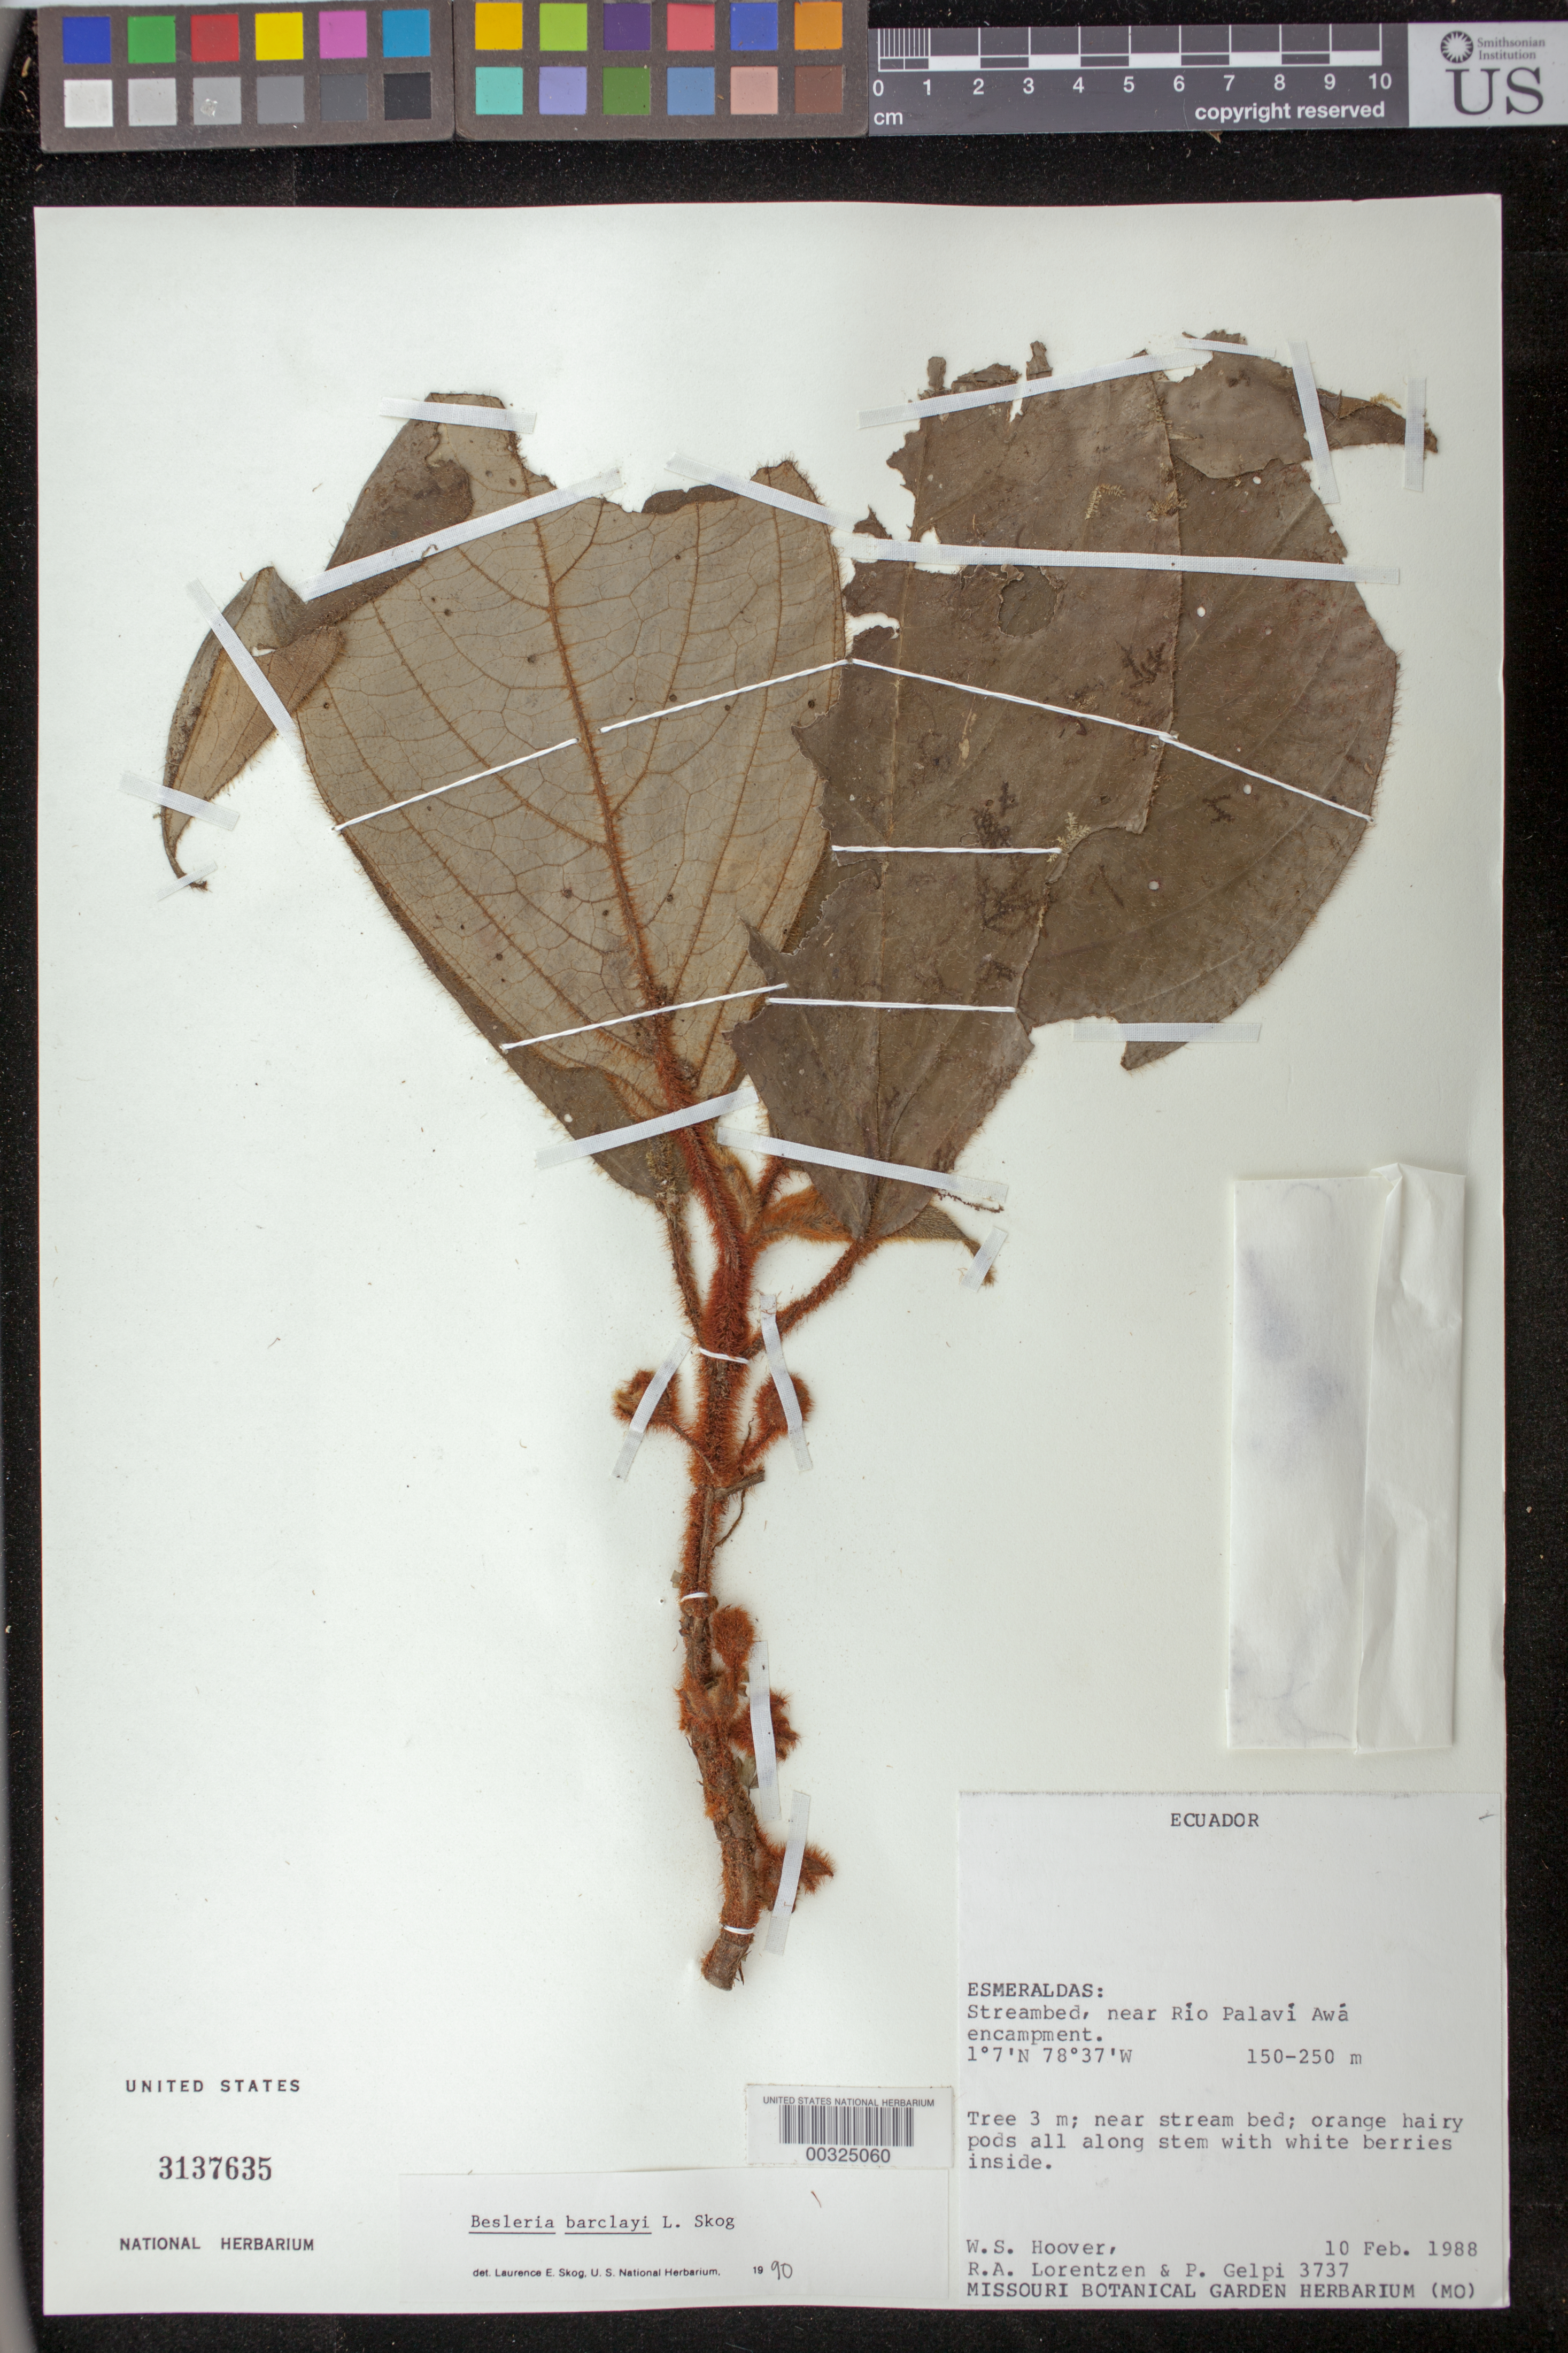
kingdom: Plantae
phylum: Tracheophyta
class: Magnoliopsida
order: Lamiales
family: Gesneriaceae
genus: Besleria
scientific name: Besleria barbata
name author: (Poepp.) Hanst.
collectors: W. S. Hoover, R. Lorentzen & P. Gelpi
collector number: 3737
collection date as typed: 10 Feb 1988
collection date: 1988-02-10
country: Ecuador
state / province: Esmeraldas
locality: Near Rio Palavi Awa encampment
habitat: Streambed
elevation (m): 150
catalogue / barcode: US 3137635